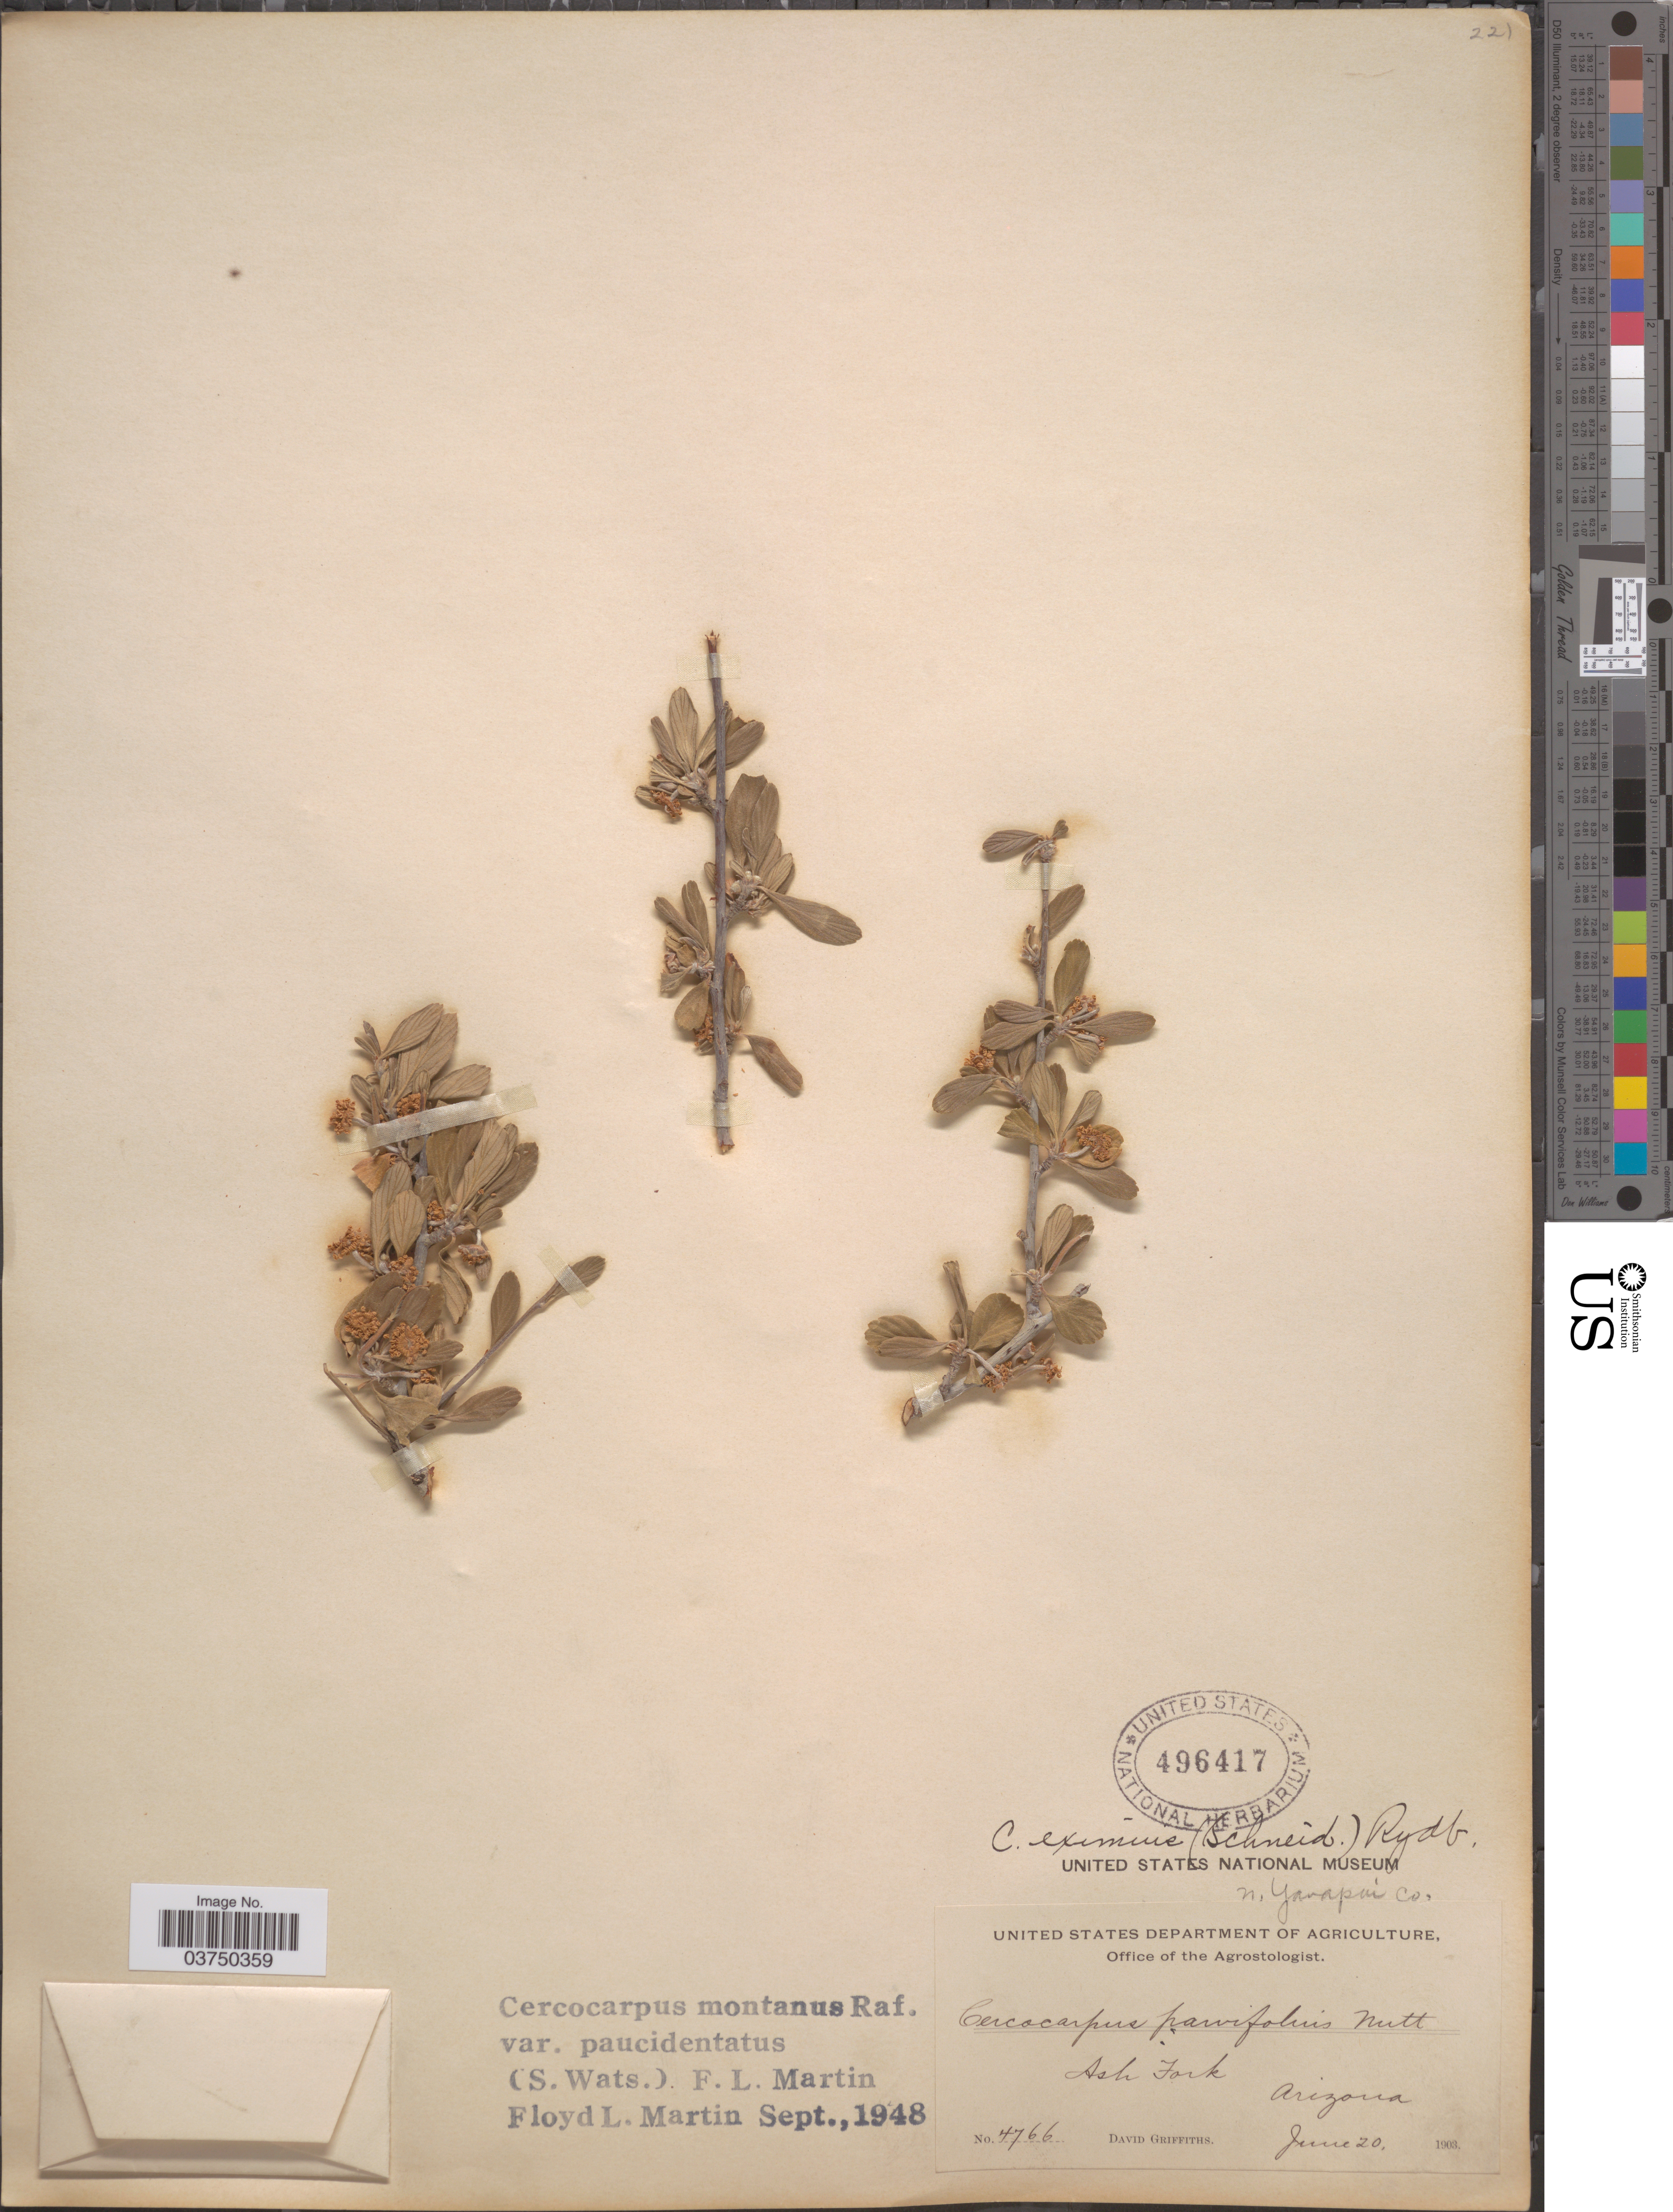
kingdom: Plantae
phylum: Tracheophyta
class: Magnoliopsida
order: Rosales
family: Rosaceae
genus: Cercocarpus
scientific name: Cercocarpus montanus var. paucidentatus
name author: (S. Watson) F.L. Martin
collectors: D. Griffiths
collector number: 4766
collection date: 1903-06-20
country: United States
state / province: Arizona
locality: Ash Fork. N. Yavapai Co.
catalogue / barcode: US 496417